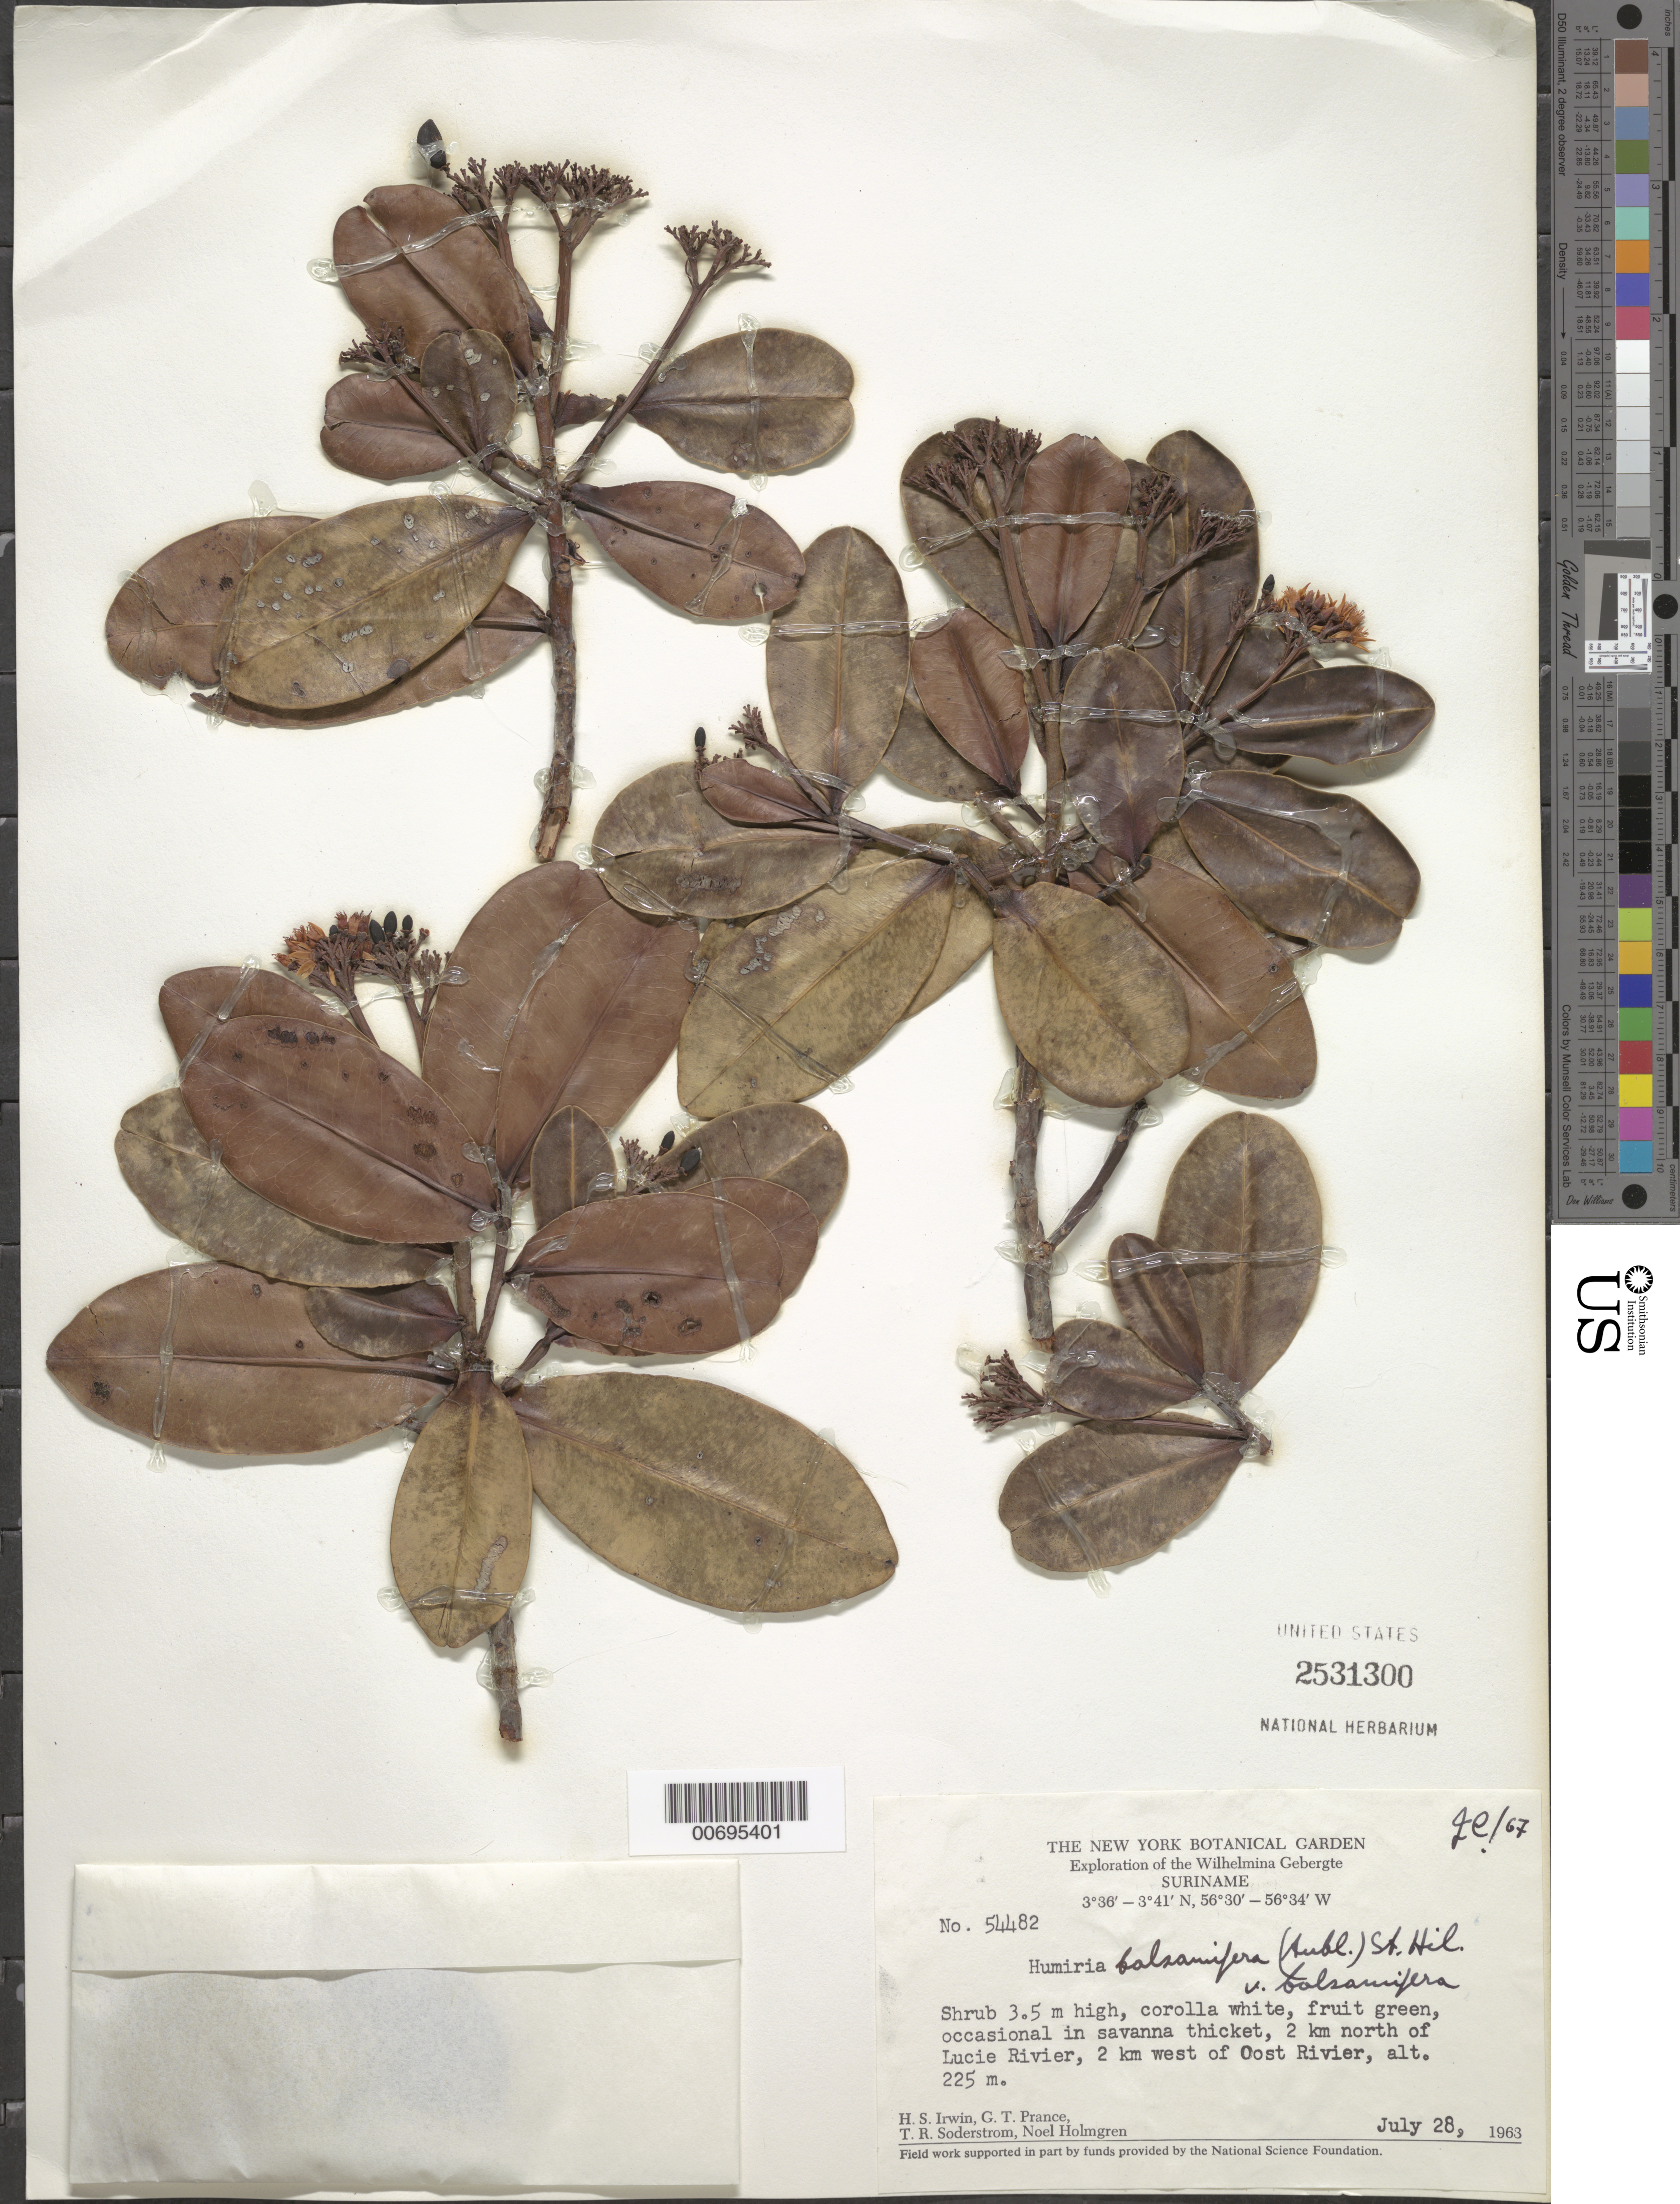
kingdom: Plantae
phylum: Tracheophyta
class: Magnoliopsida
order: Malpighiales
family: Humiriaceae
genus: Humiria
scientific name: Humiria balsamifera var. balsamifera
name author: Aubl.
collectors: H. Irwin, G. T. Prance, T. R. Soderstrom & N. H. Holmgren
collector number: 54482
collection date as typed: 28-Jul-63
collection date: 1963-07-28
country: Suriname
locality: Lucie R. 2 mi north of, 2 km W of Oost R.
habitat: Savanna; in thicket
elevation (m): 225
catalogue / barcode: US 2531300